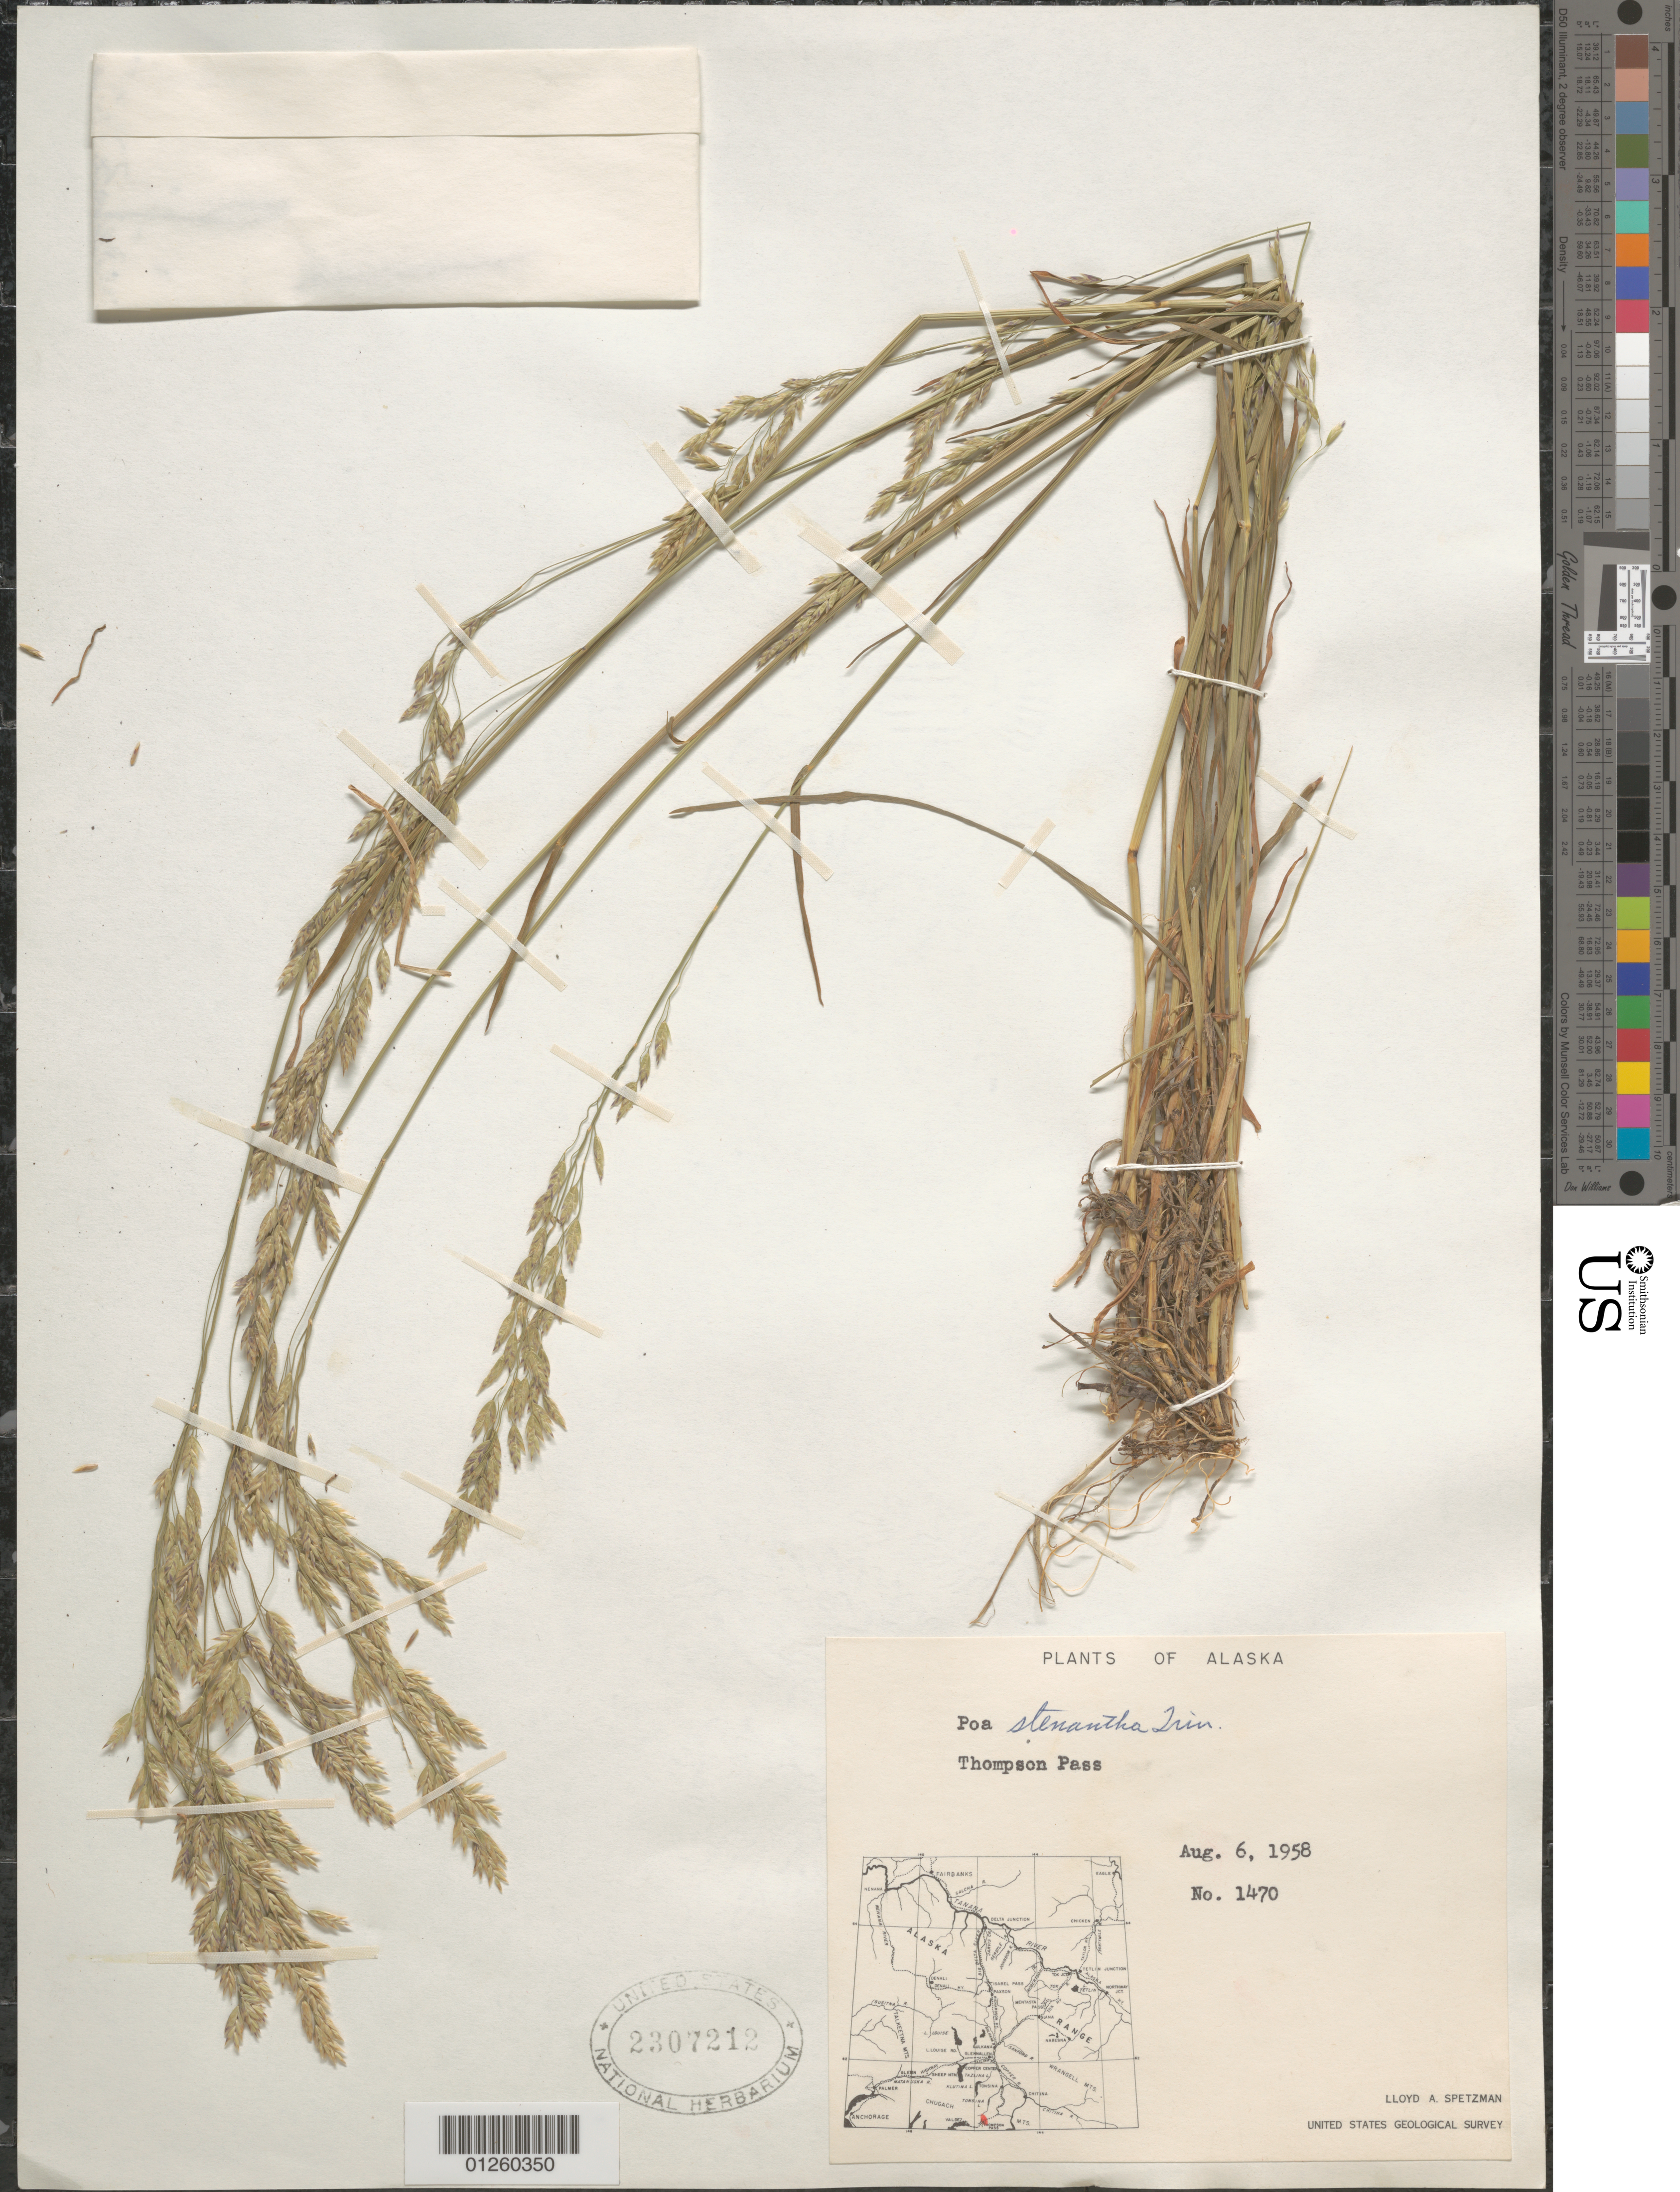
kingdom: Plantae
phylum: Tracheophyta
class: Liliopsida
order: Poales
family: Poaceae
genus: Poa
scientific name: Poa stenantha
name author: Trin.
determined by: Soreng, Robert J., Research Associate (BOT), Smithsonian Institution - National Museum of Natural History (UNITED STATES)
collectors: L. Spetzman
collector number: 1470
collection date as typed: Aug. 6. 1958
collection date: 1958-08-06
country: United States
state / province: Alaska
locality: Thompson Pass.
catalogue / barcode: US 2307212